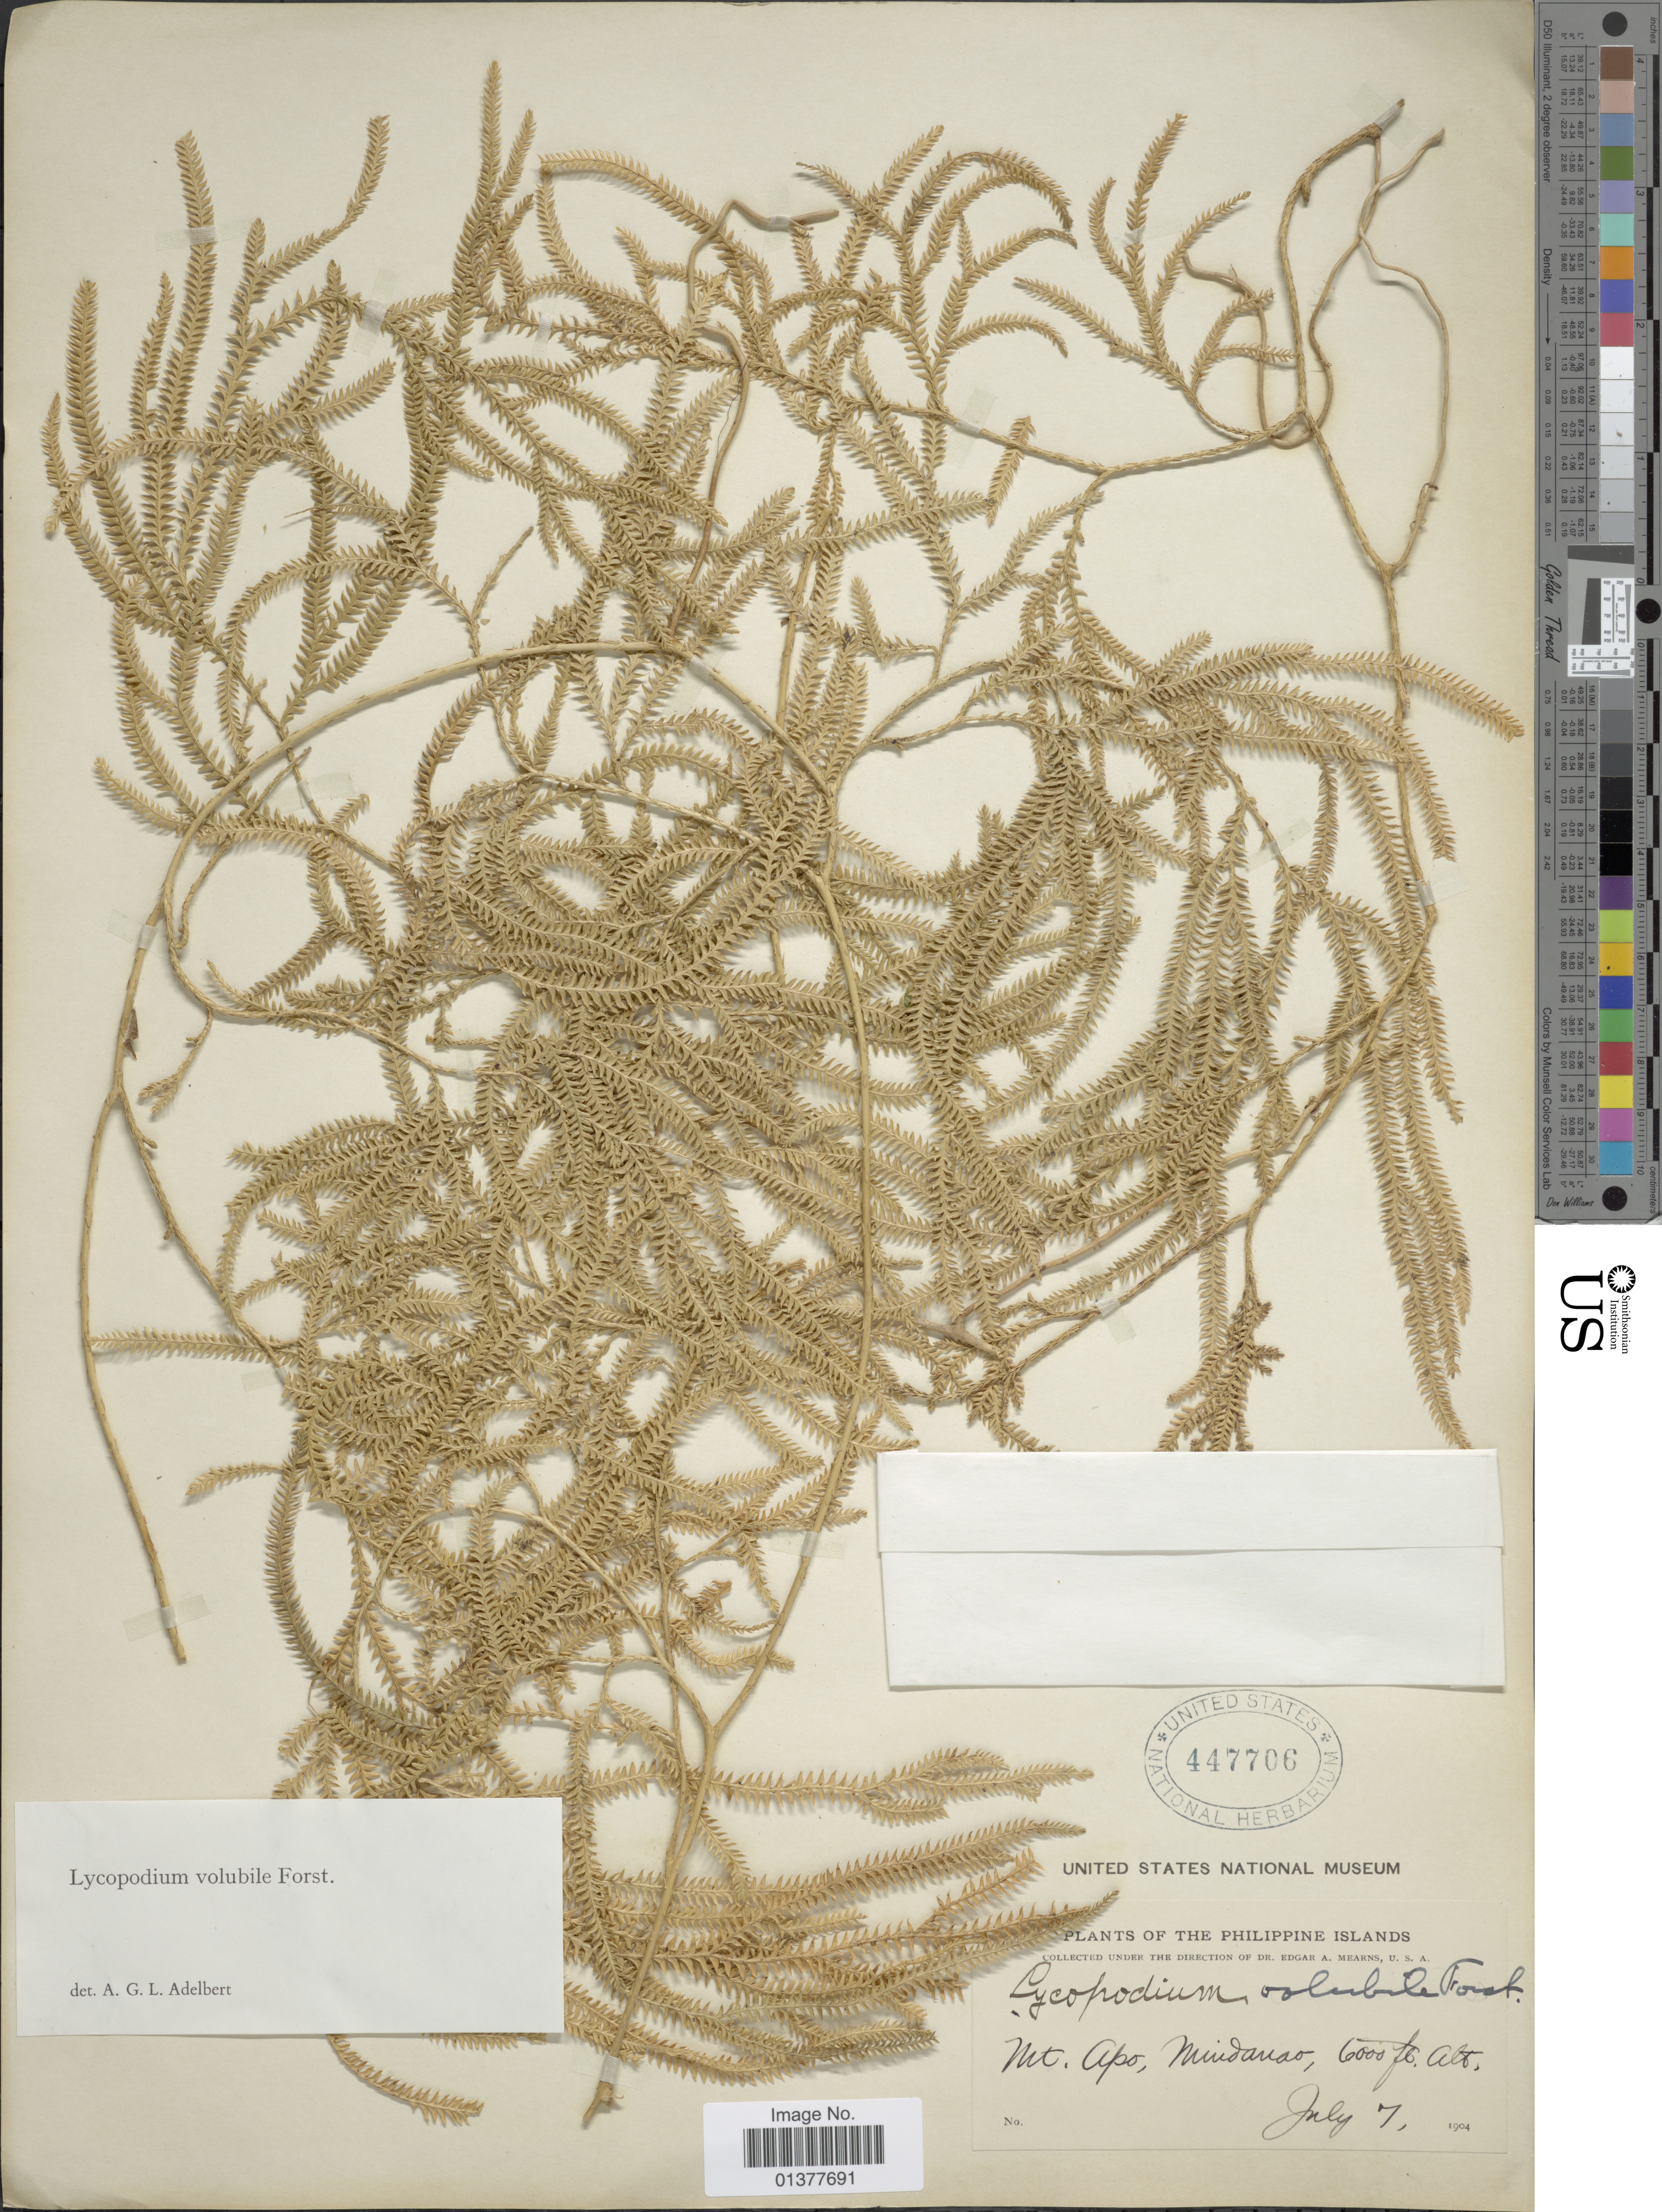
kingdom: Plantae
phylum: Tracheophyta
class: Lycopodiopsida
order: Lycopodiales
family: Lycopodiaceae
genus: Pseudodiphasium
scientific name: Pseudodiphasium volubile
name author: (G. Forst.) Holub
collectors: E. A. Mearns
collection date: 1904-07-07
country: Philippines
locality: Mt. Apo, Mindanao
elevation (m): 1829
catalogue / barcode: US 447706